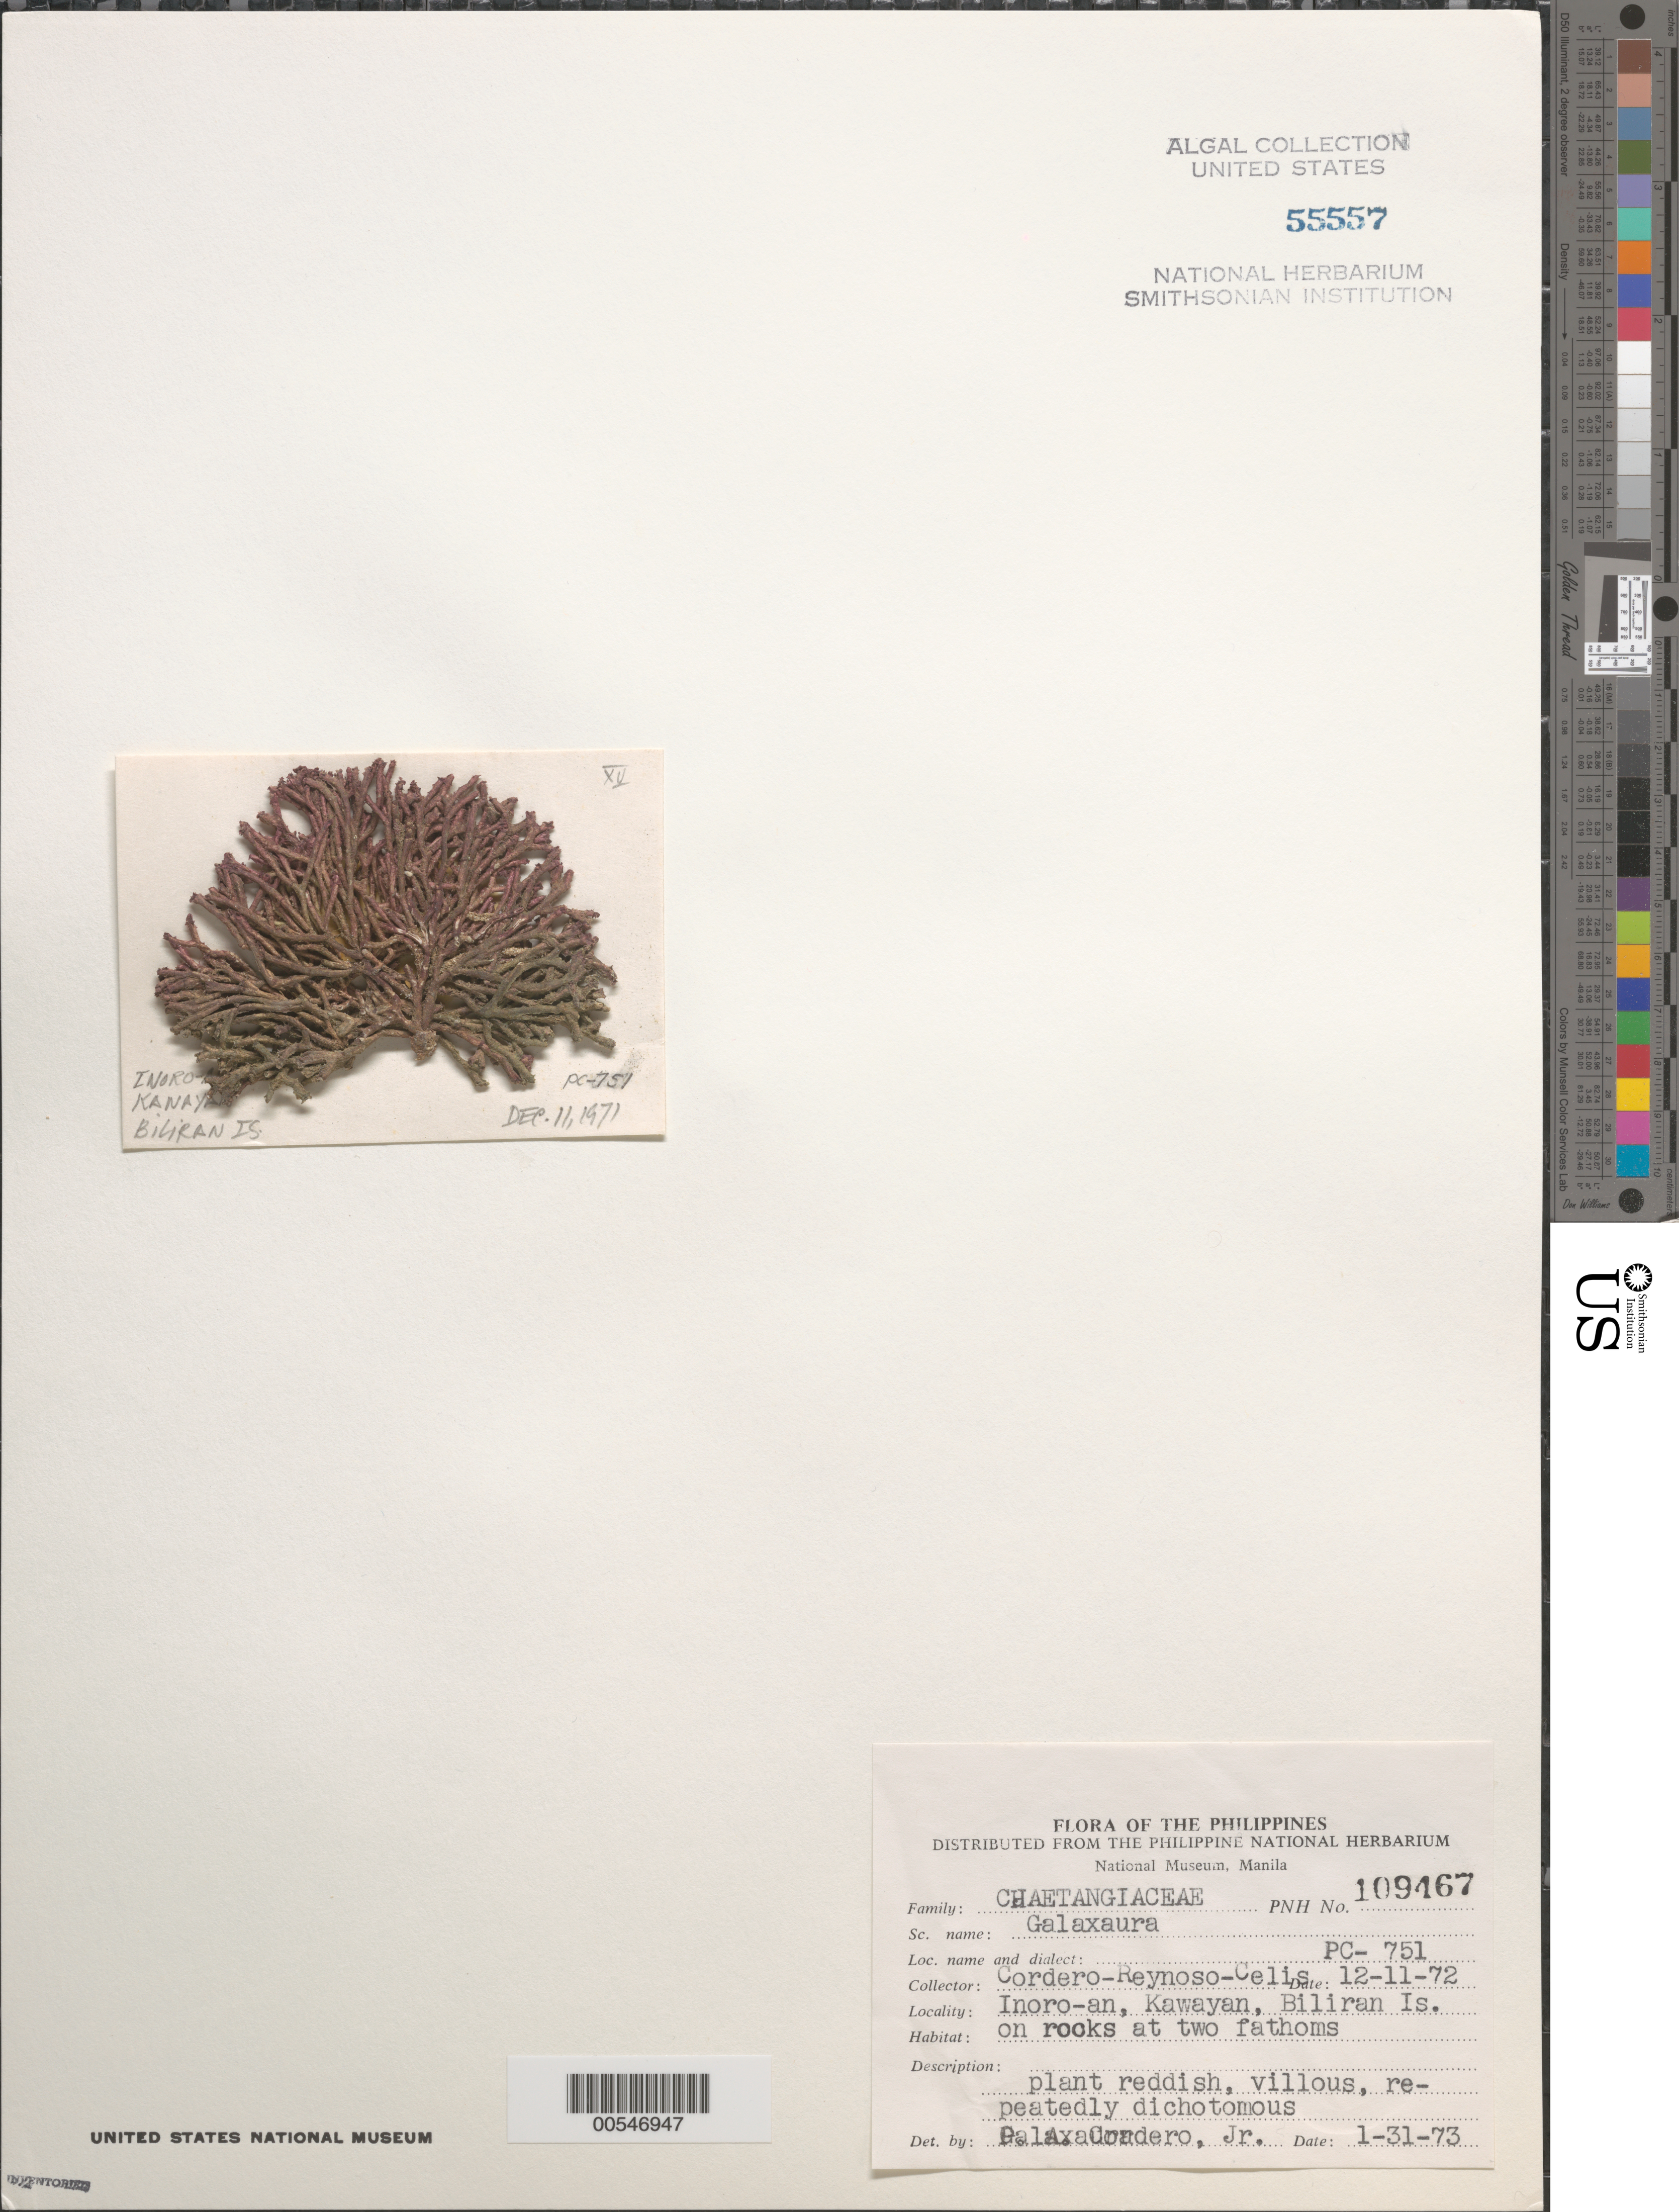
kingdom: Plantae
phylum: Rhodophyta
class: Florideophyceae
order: Nemaliales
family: Galaxauraceae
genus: Galaxaura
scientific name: Galaxaura sp.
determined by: Cordero, P. A., Jr.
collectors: P. A. Cordero, E. Reynoso & M. Celis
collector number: Pc-751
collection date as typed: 11 Dec 1972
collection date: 1972-12-11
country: Philippines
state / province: Eastern Visayas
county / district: Leyte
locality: Inoro-an, kawayan, biliran island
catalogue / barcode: US 55557